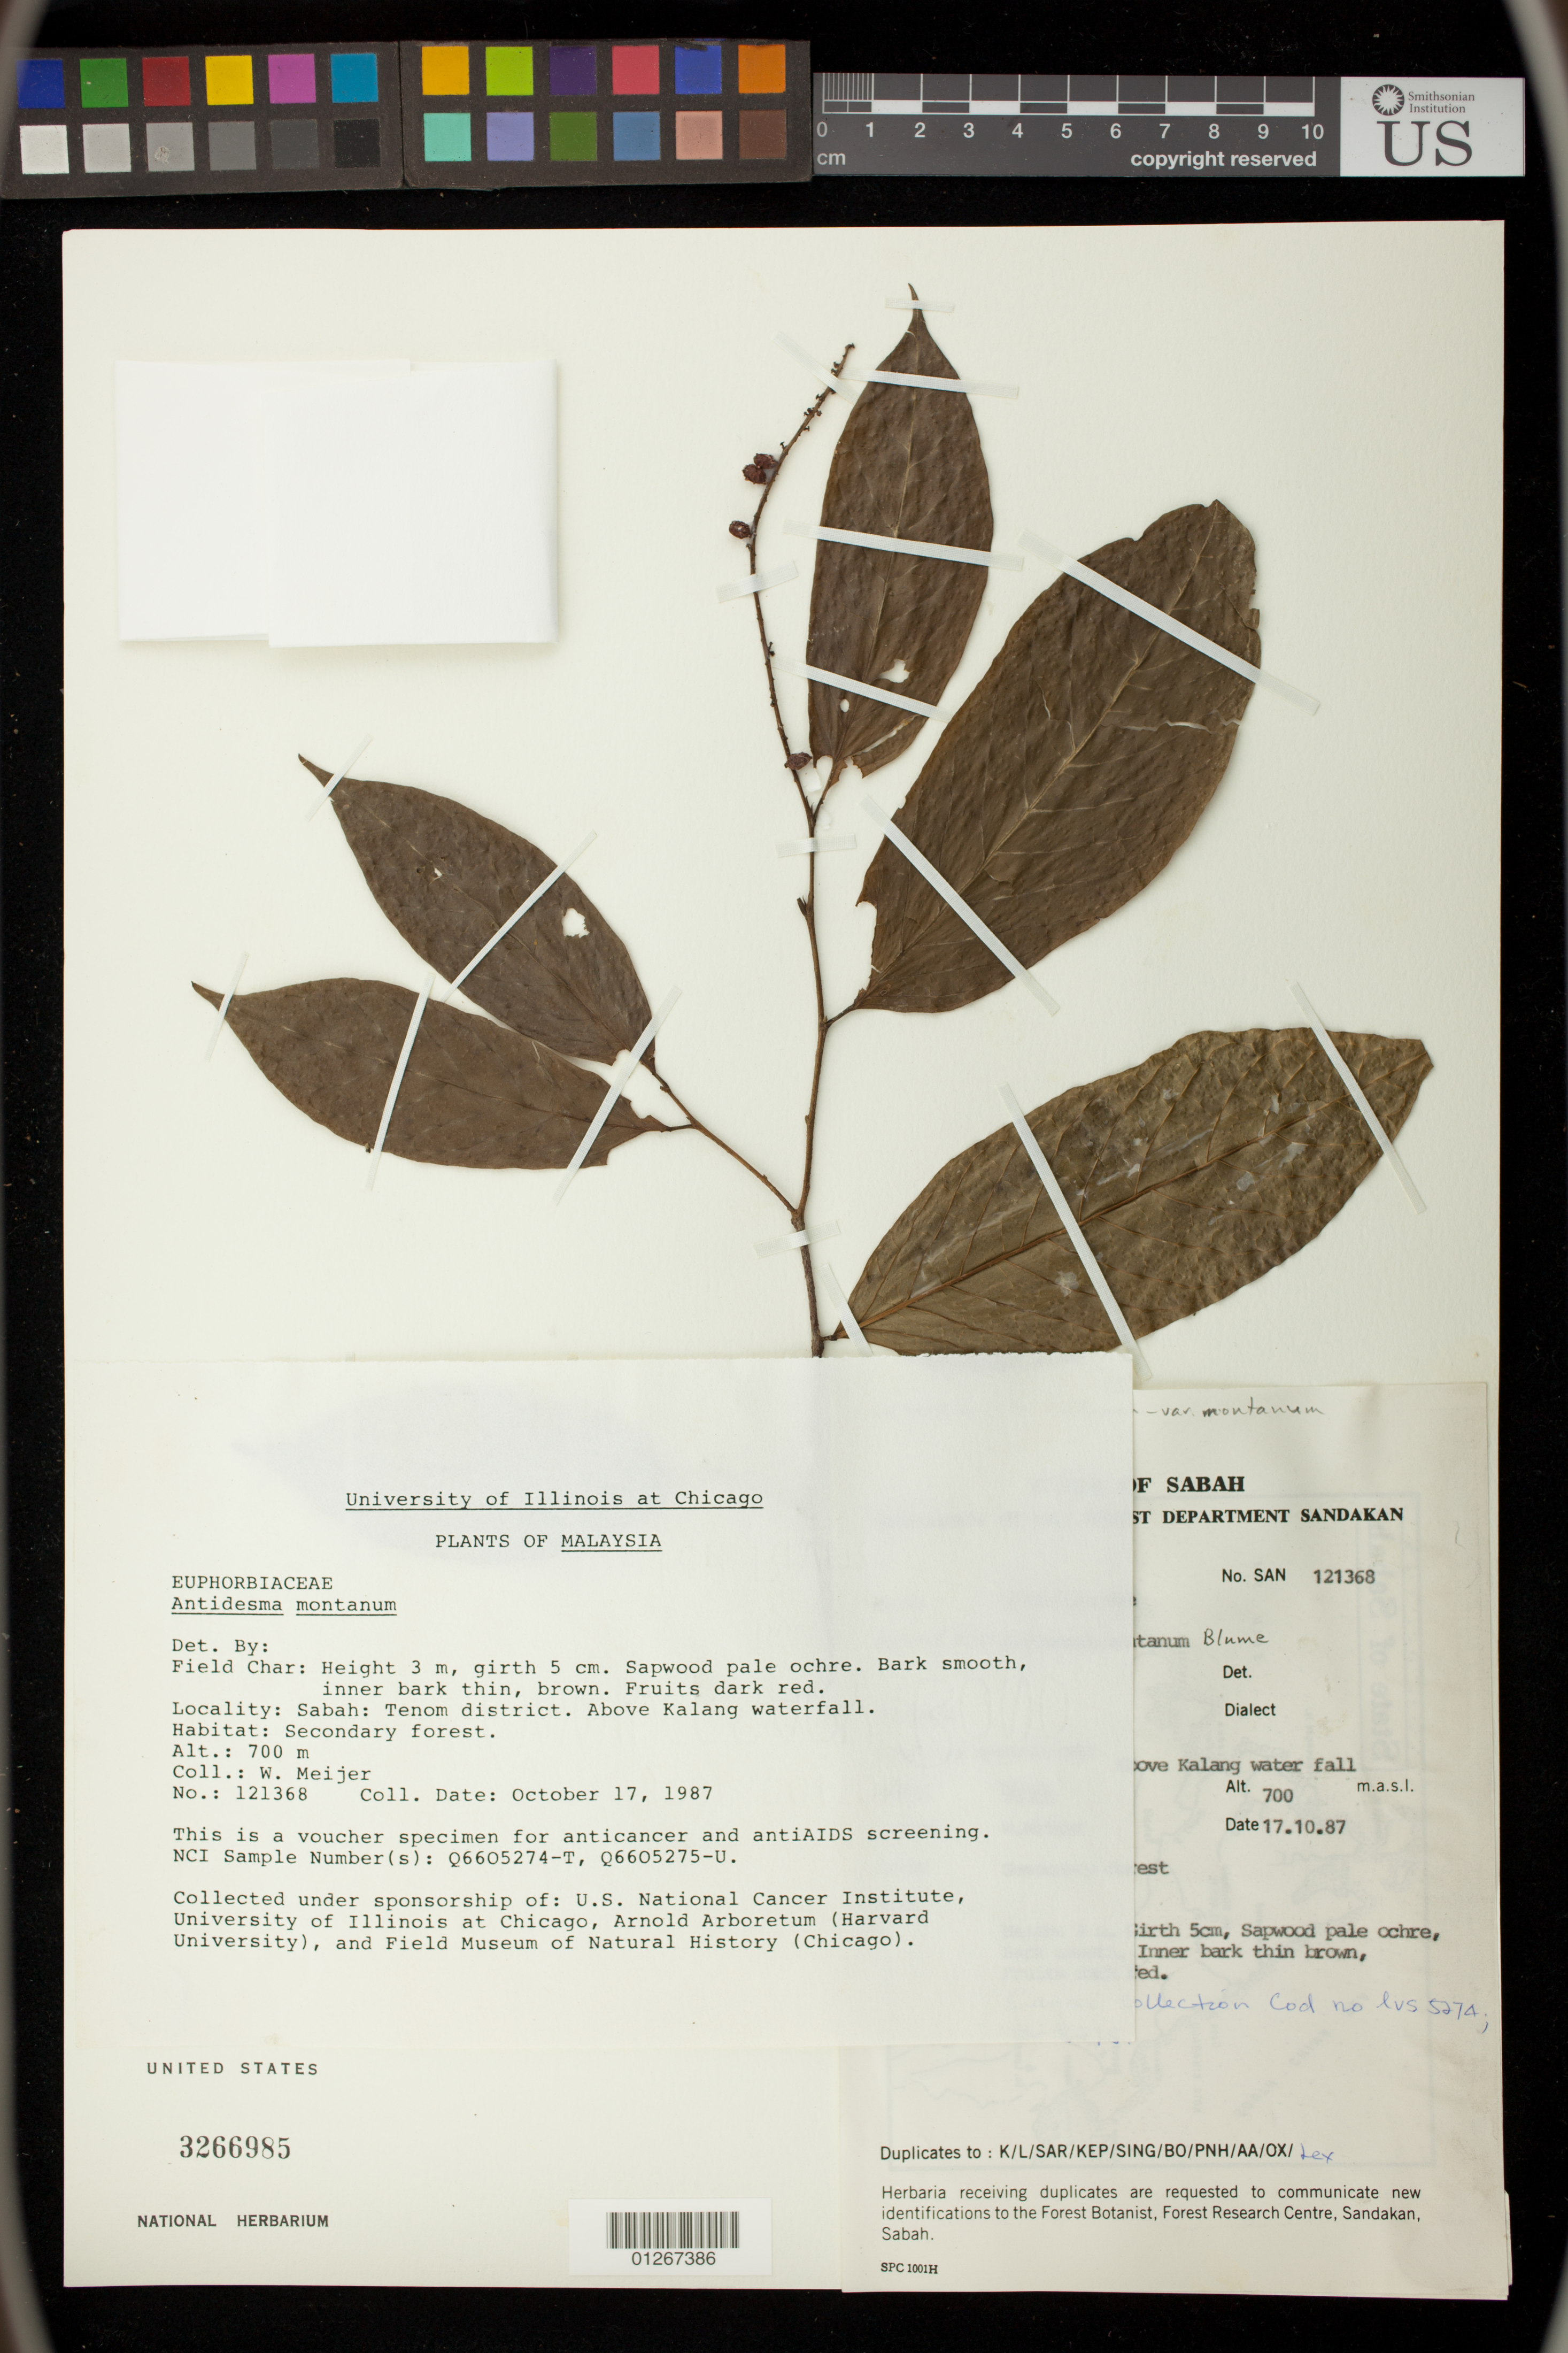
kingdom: Plantae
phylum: Tracheophyta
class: Magnoliopsida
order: Malpighiales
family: Phyllanthaceae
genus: Antidesma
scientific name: Antidesma montanum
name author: Blume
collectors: W. Meijer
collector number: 121368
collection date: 1987-10-17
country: Malaysia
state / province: Sabah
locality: Tenom district. Above Kalang waterfall.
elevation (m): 700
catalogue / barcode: US 3266985